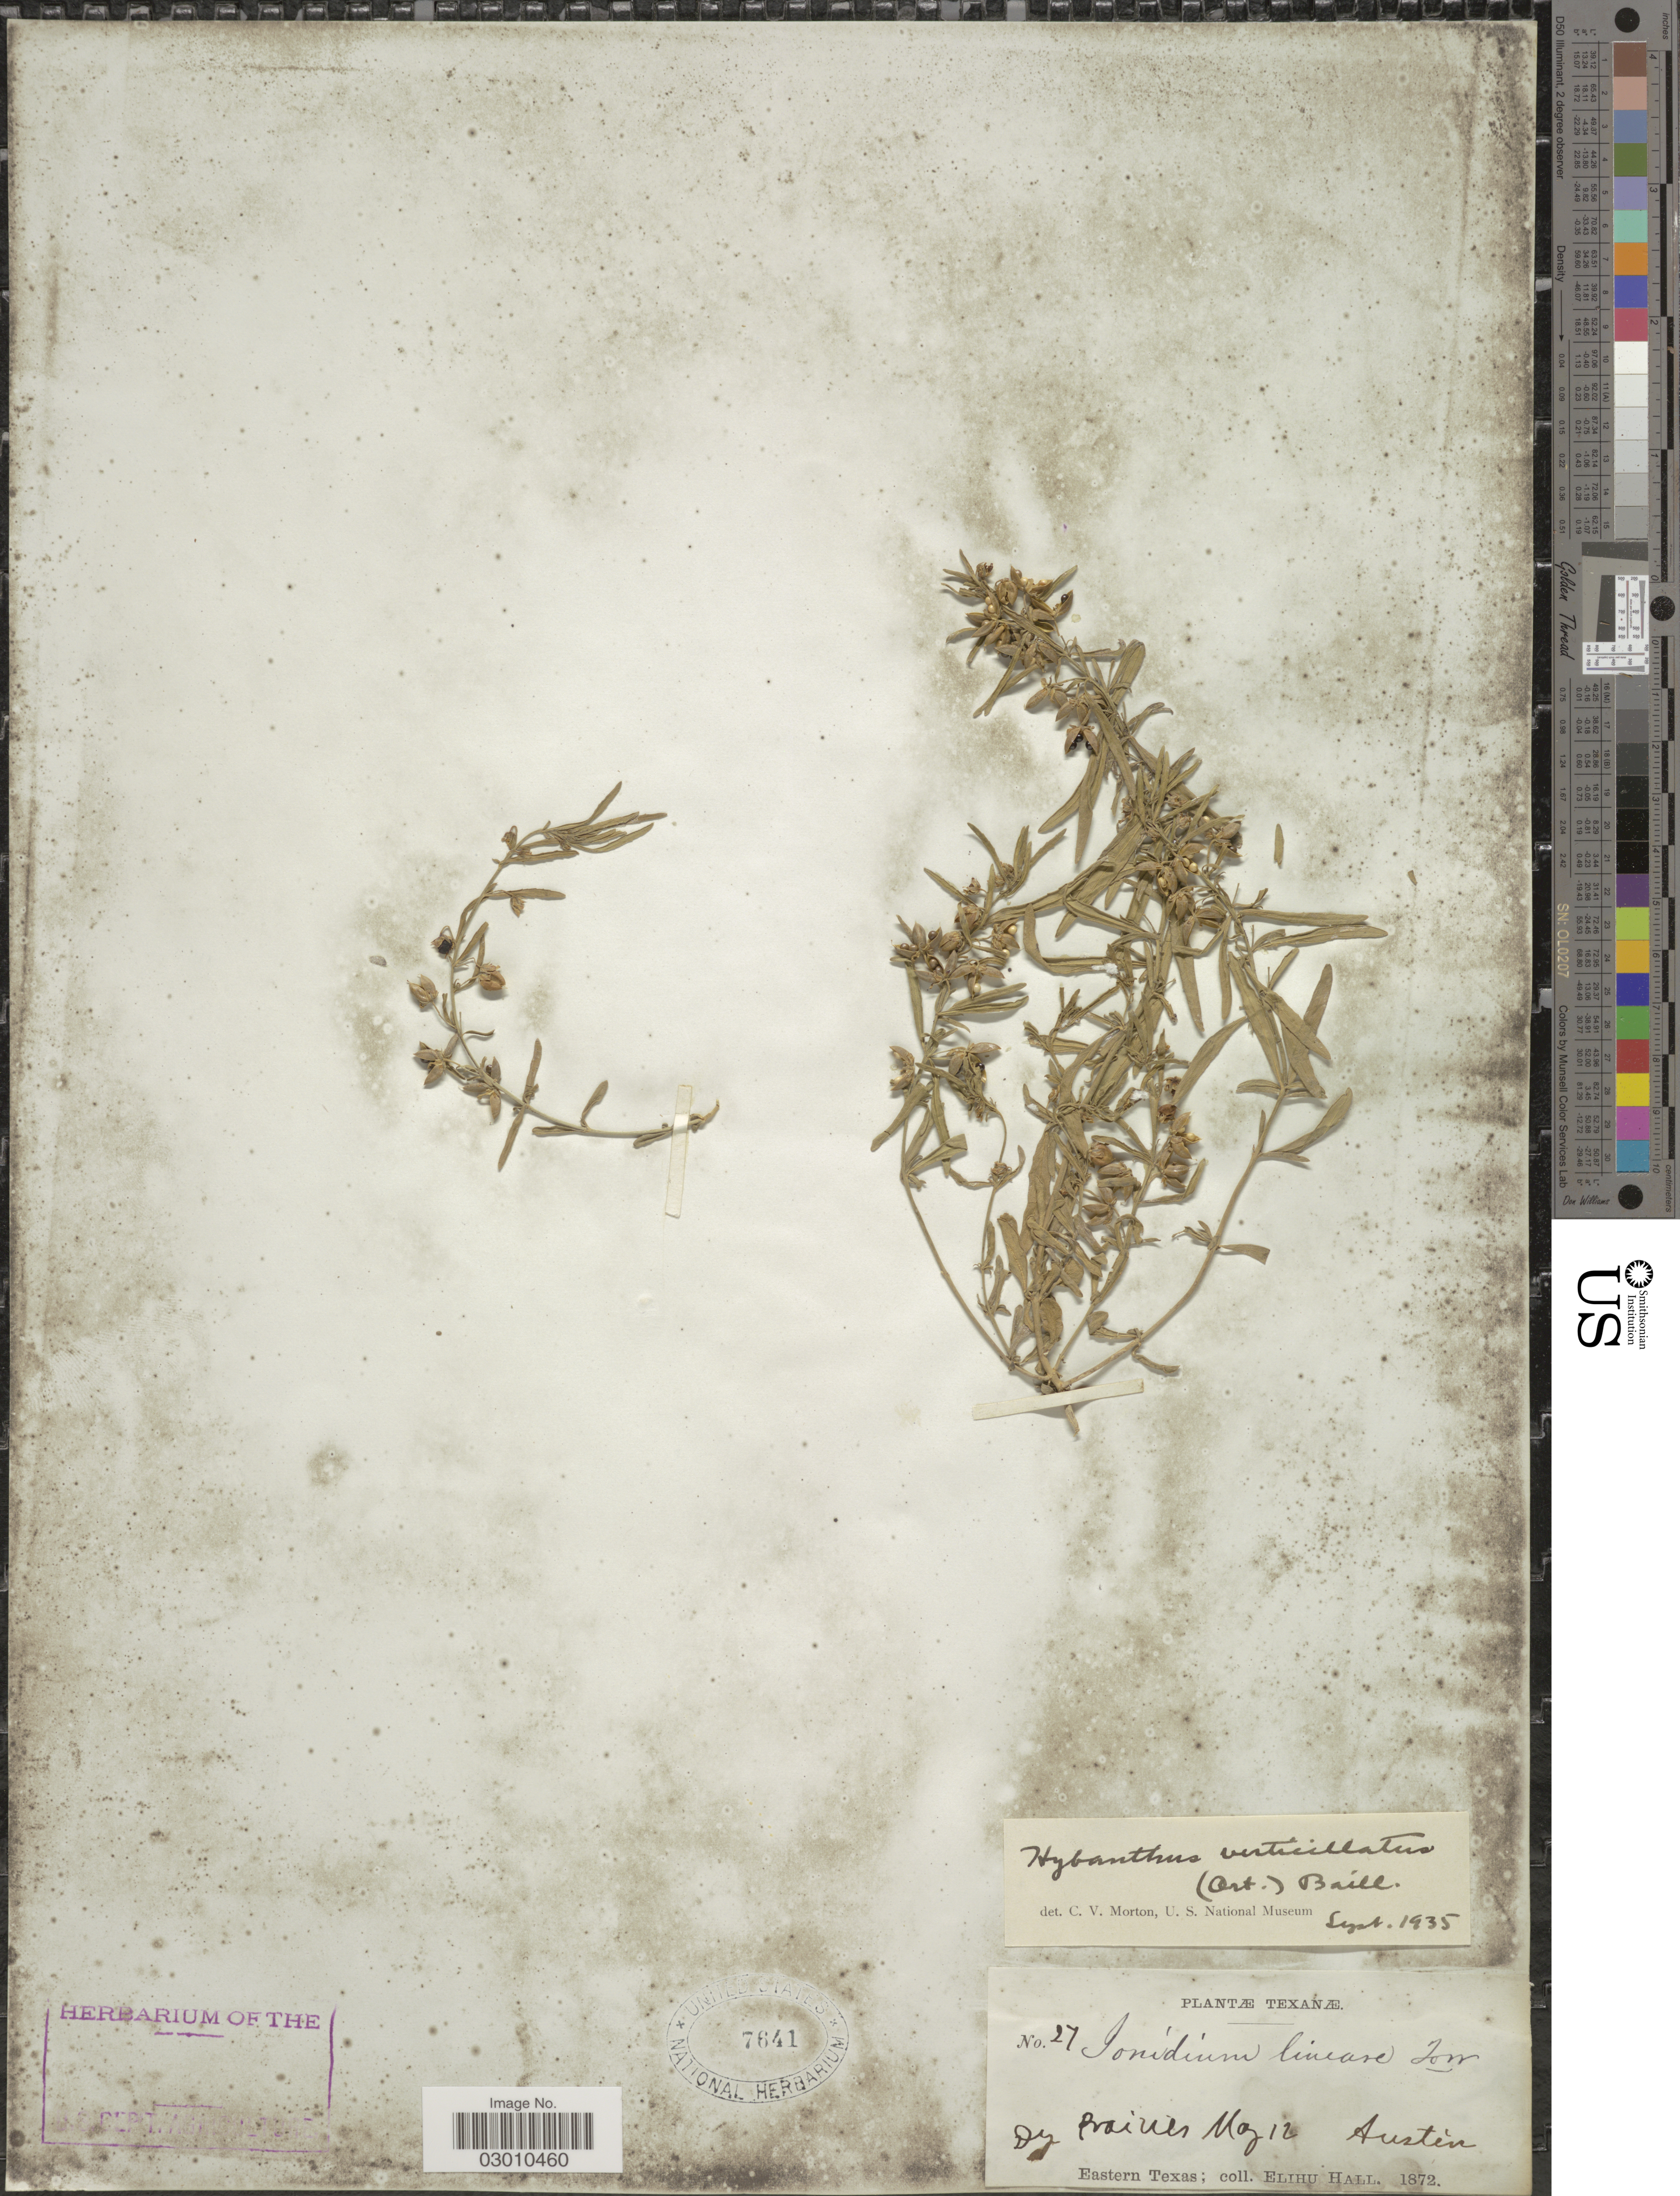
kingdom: Plantae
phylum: Tracheophyta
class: Magnoliopsida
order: Malpighiales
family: Violaceae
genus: Pombalia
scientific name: Pombalia verticillata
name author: (Ortega) Paula-Souza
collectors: E. Hall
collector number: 27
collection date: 1872-05-12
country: United States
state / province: Texas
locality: Austin.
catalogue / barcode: US 7641